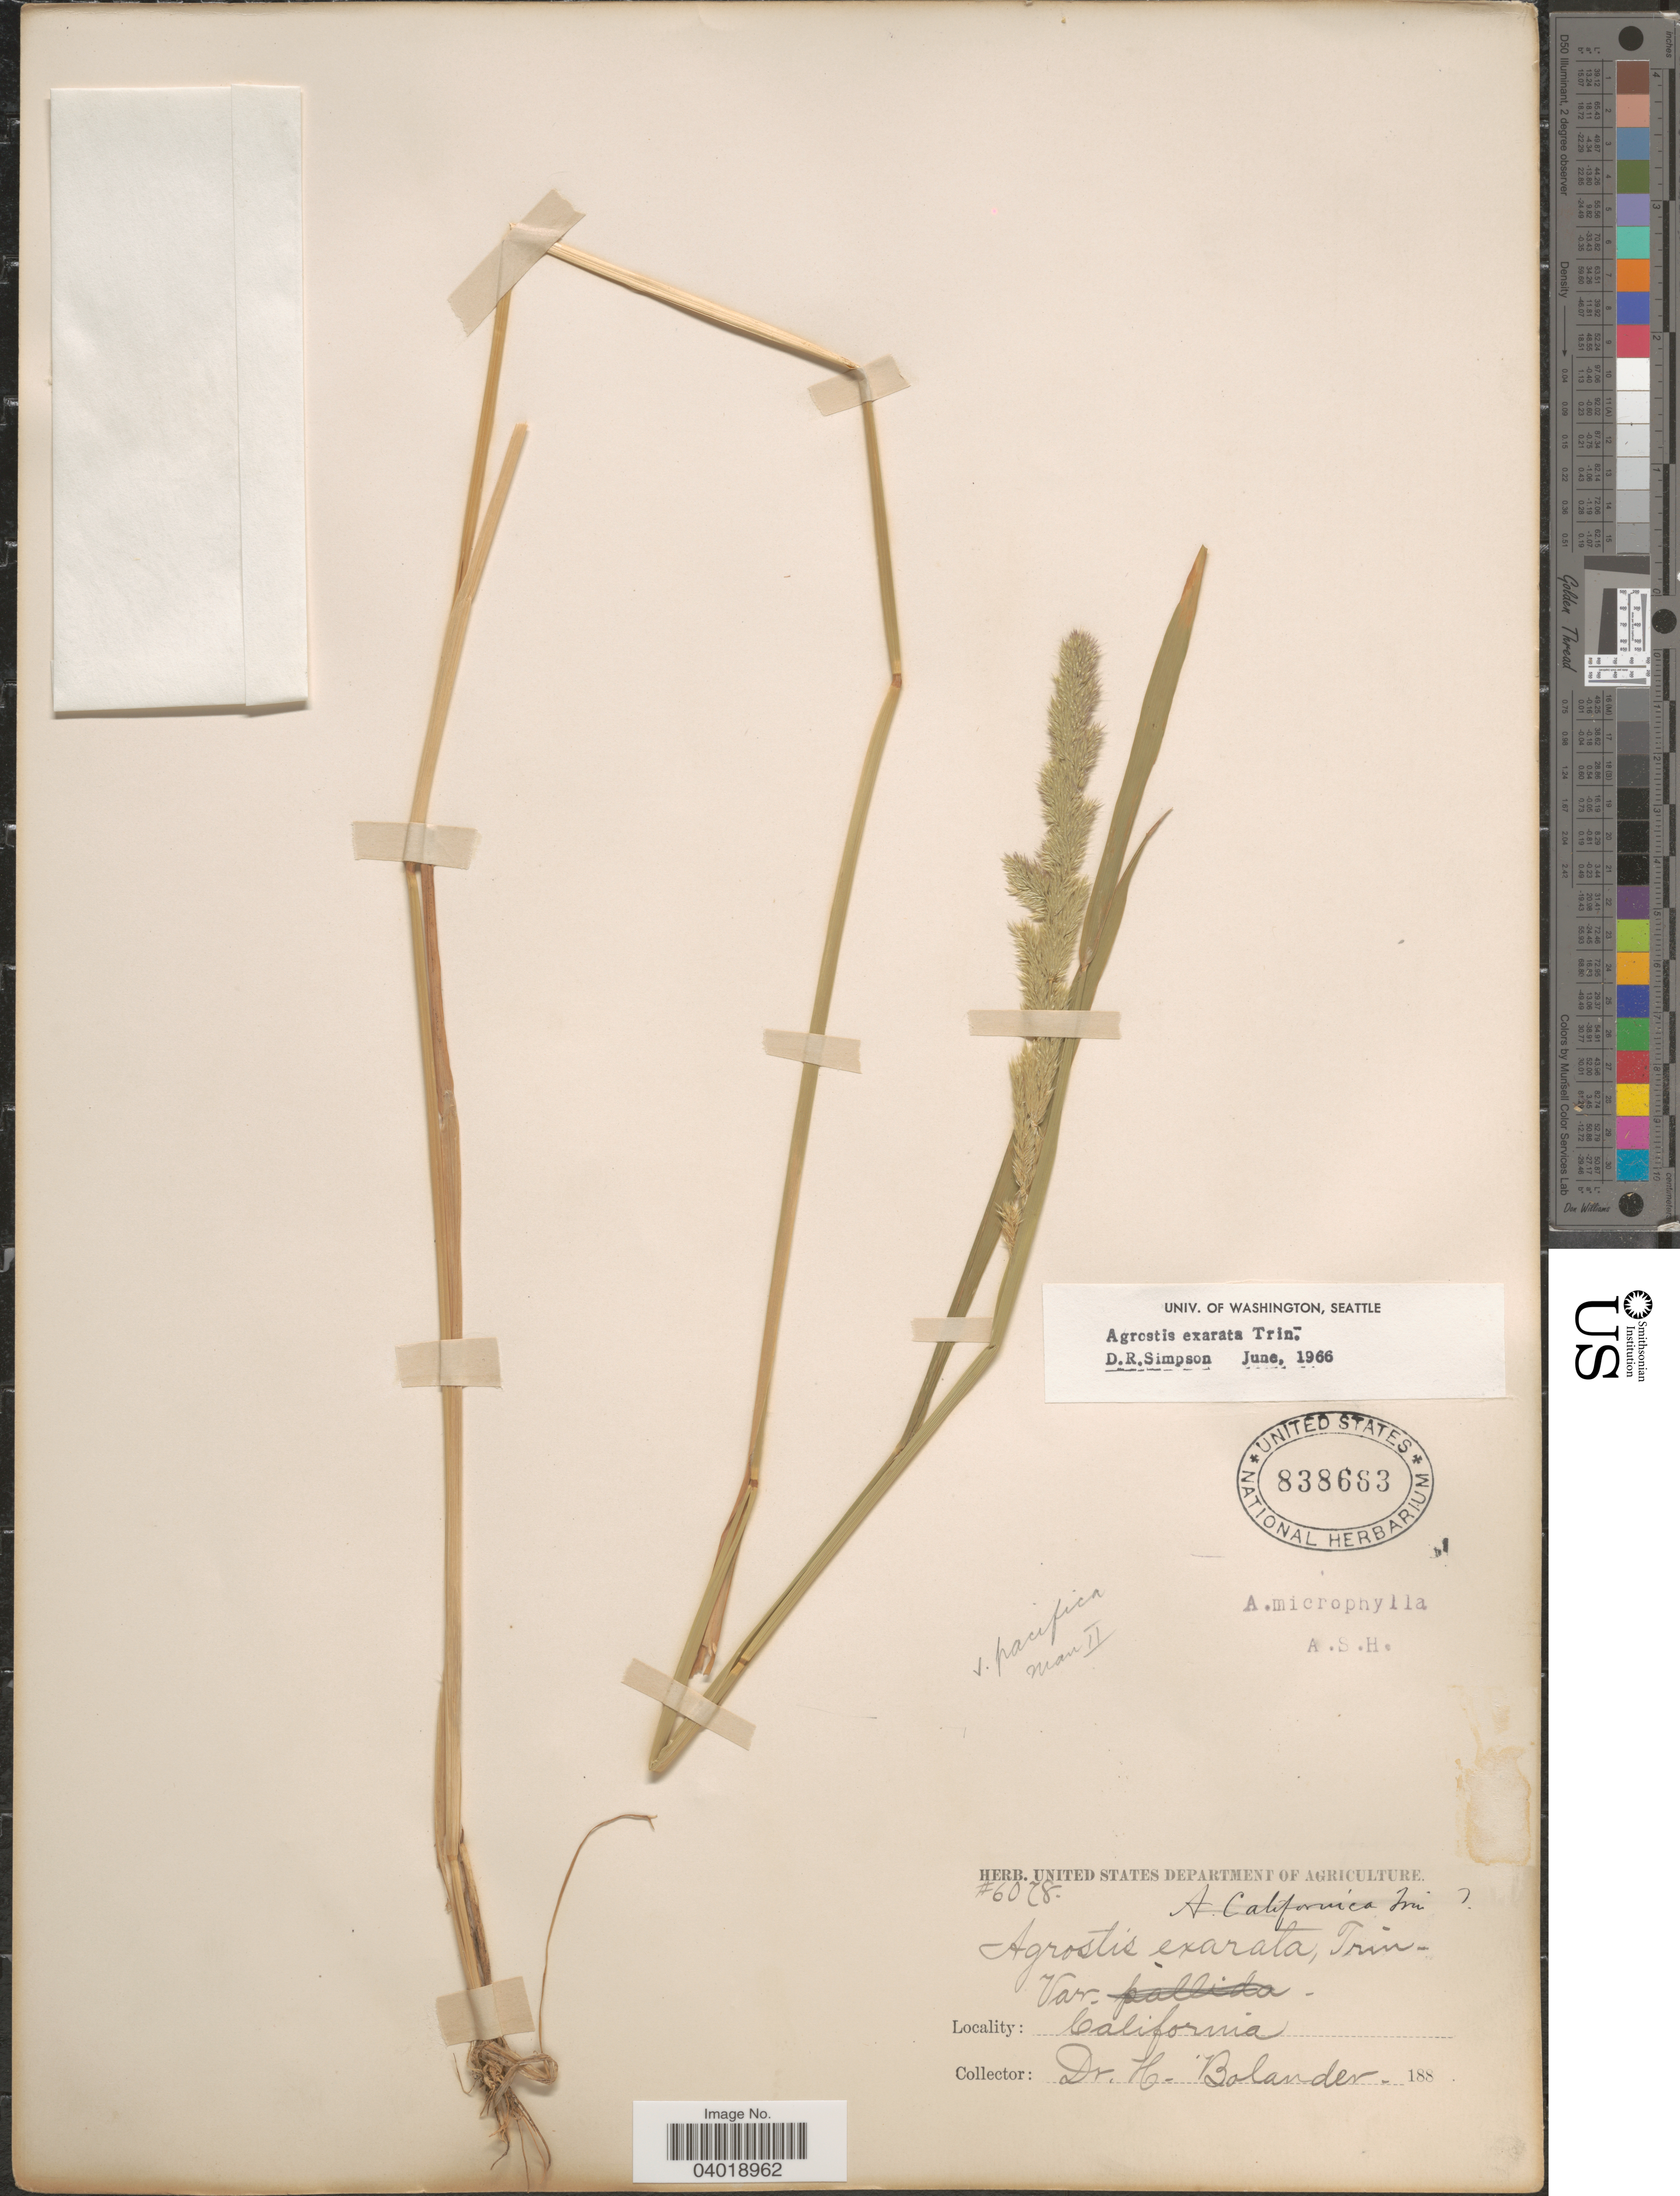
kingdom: Plantae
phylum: Tracheophyta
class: Liliopsida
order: Poales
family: Poaceae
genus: Agrostis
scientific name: Agrostis exarata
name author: Trin.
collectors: H. Bolander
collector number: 6078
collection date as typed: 188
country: United States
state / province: California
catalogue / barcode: US 838663